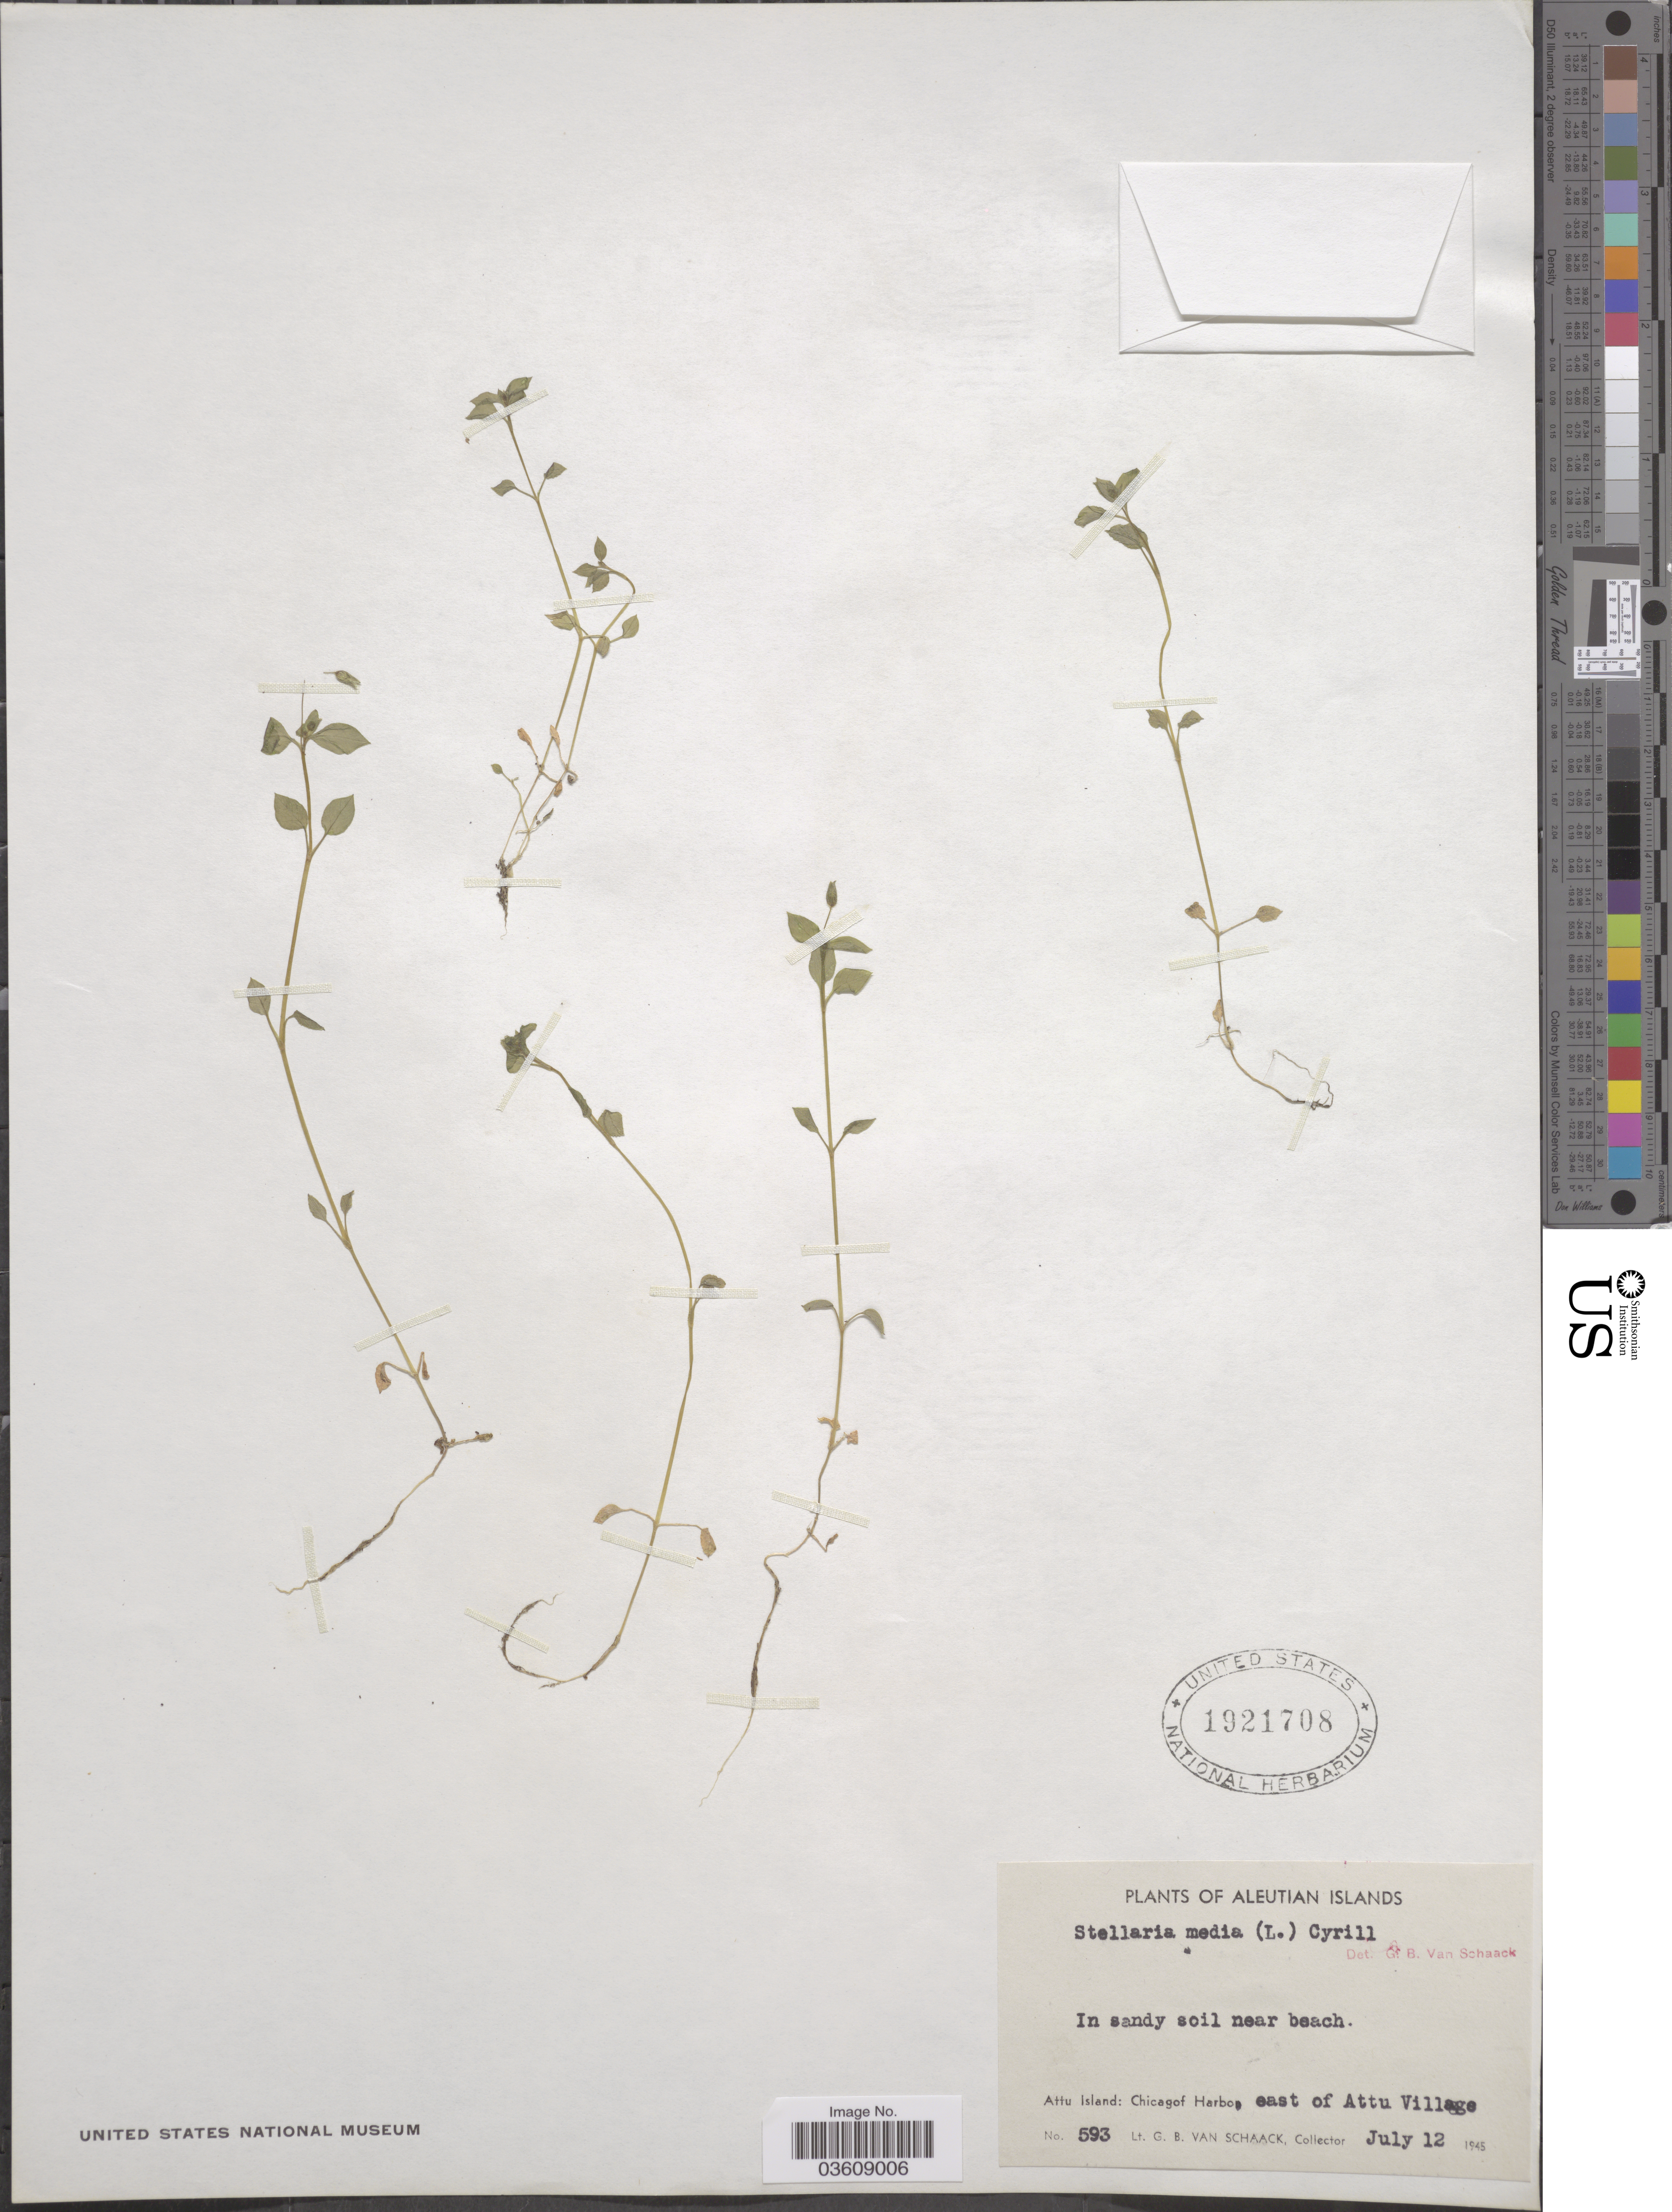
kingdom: Plantae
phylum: Tracheophyta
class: Magnoliopsida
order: Caryophyllales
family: Caryophyllaceae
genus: Stellaria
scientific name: Stellaria media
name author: (L.) Vill.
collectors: G. Van Schaack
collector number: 593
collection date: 1945-07-12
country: United States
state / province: Alaska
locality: Aleutian Islands. Attu Island: Chicagof Harbo, east of Attu Village.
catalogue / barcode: US 1921708